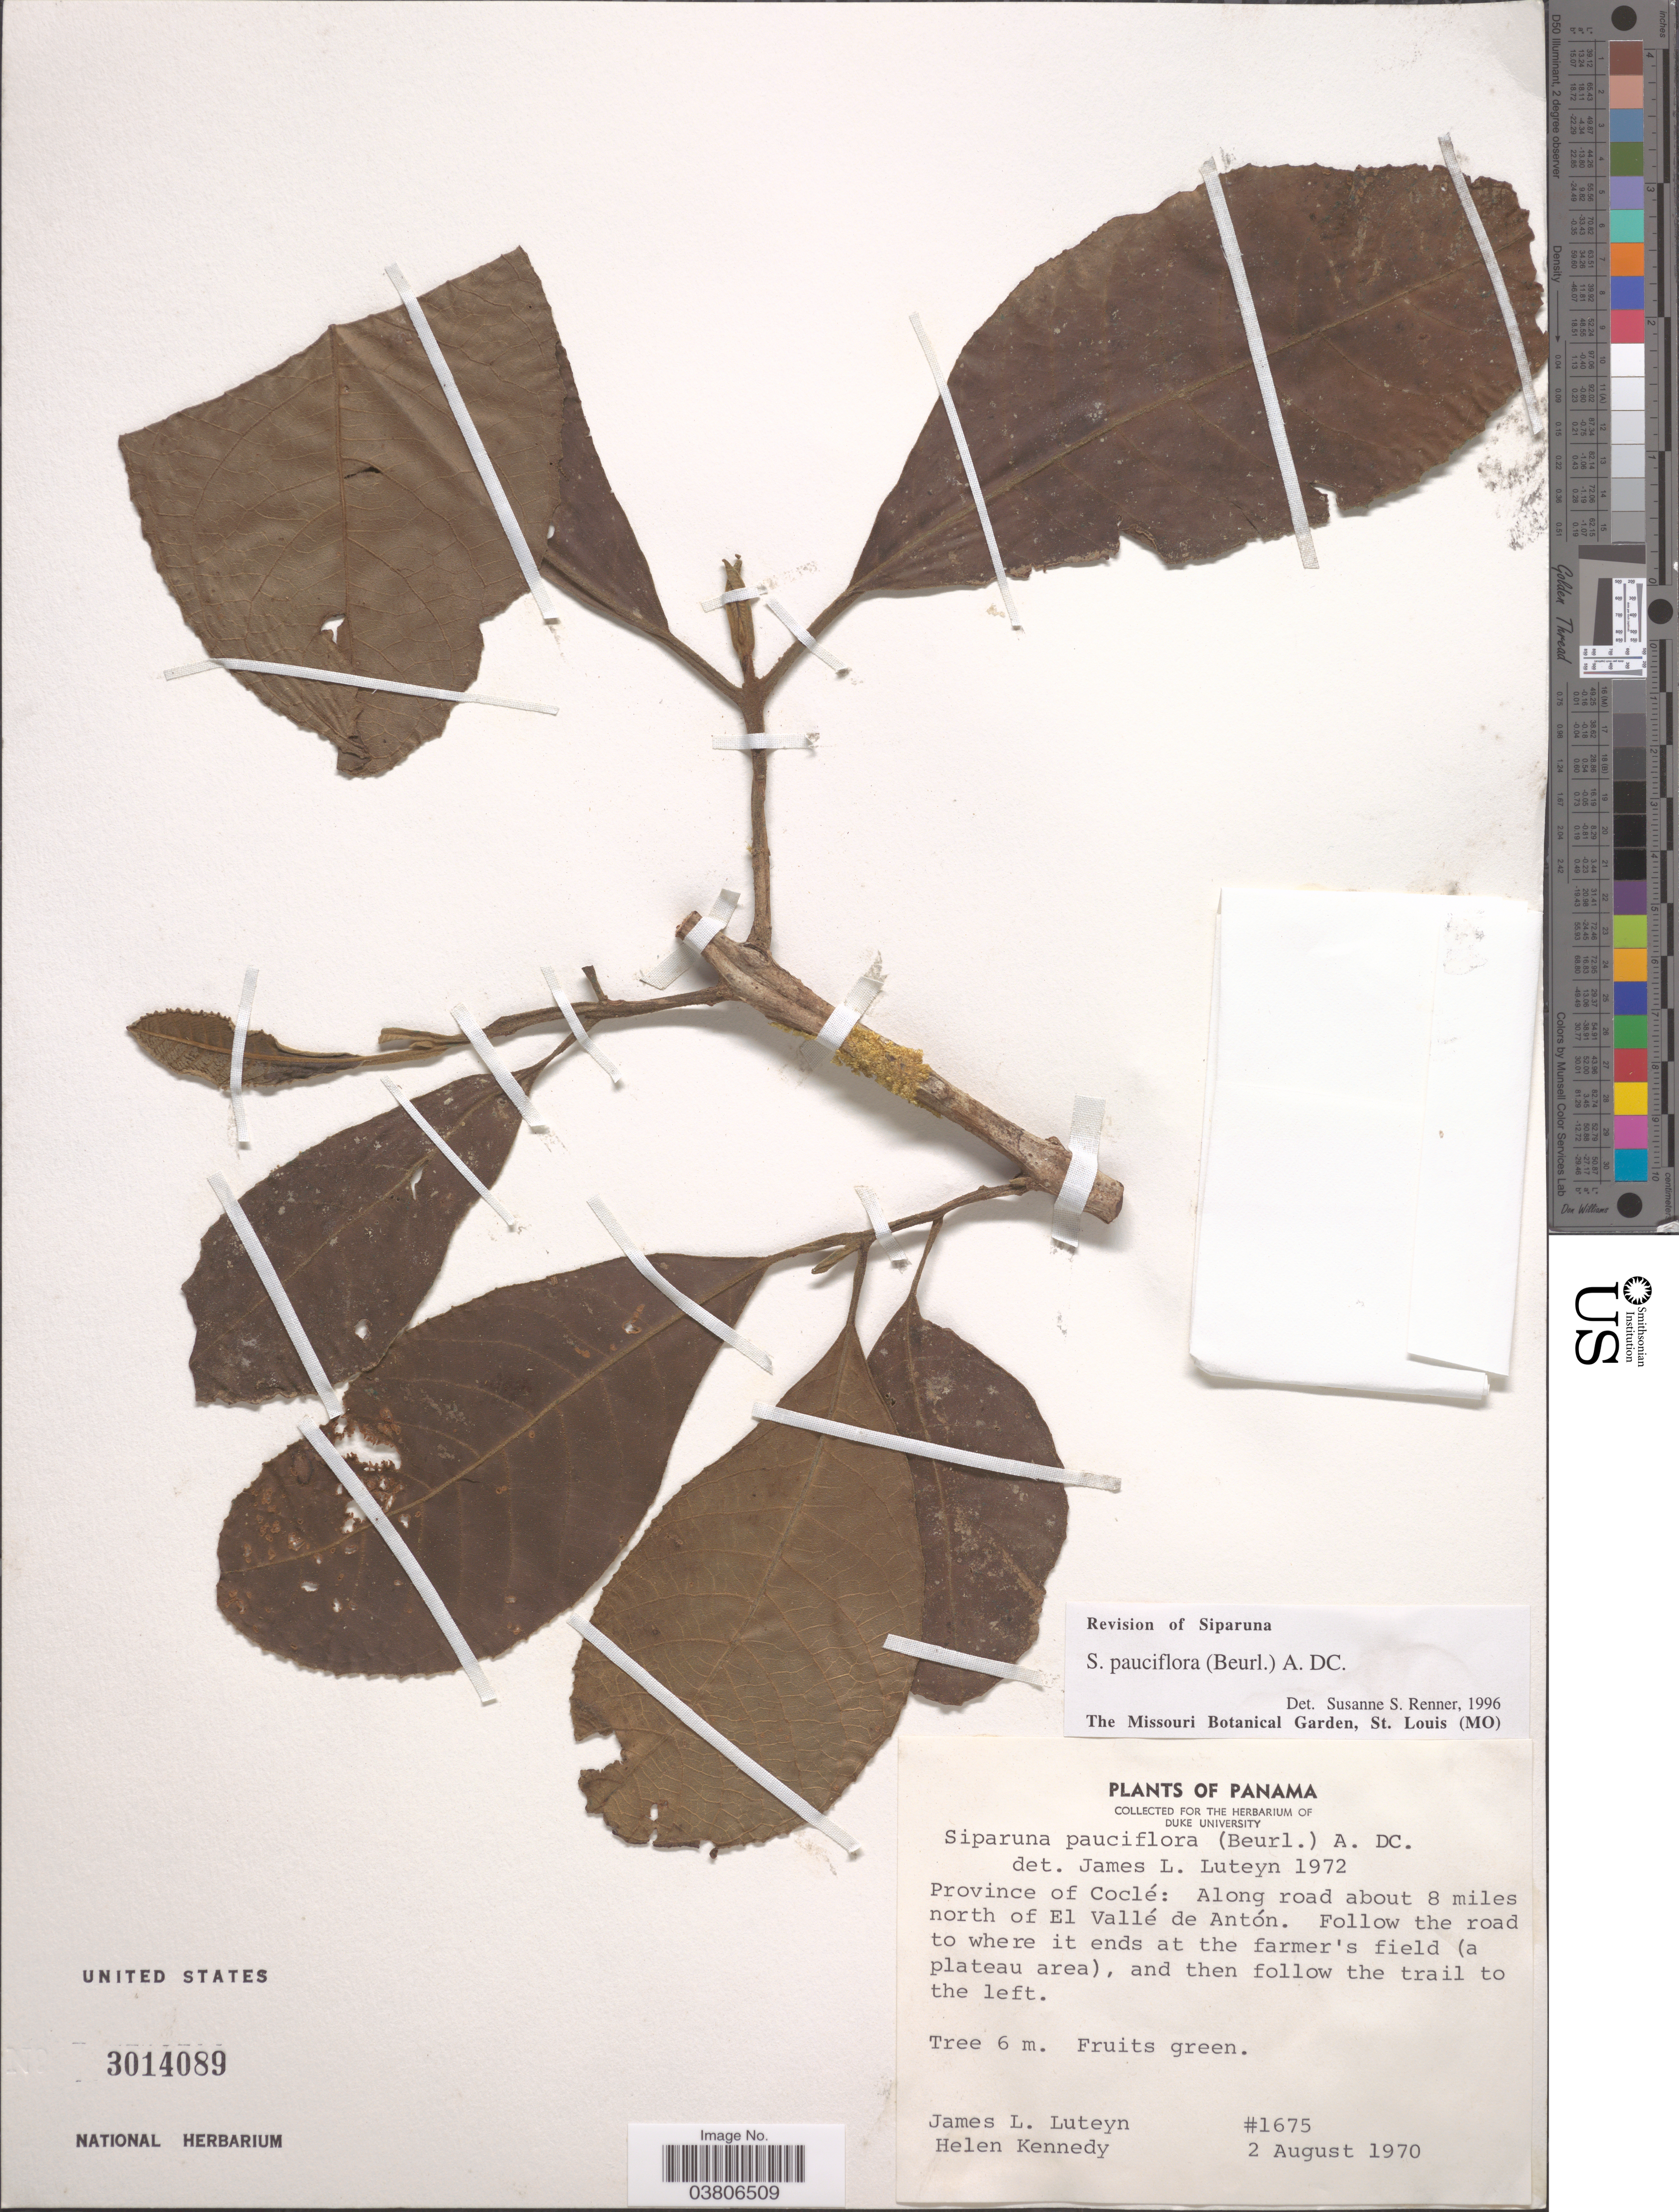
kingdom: Plantae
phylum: Tracheophyta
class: Magnoliopsida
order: Laurales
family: Siparunaceae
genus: Siparuna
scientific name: Siparuna pauciflora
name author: (Beurling) A. DC.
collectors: J. L. Luteyn & H. Kennedy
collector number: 1675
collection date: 1970-08-02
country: Panama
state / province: Cocle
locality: Along road about 8 miles north of El Vallé de Antón. Follow the road to where it ends at the farmer's field (a plateau area), and then follow the trail to the left.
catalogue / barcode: US 3014089